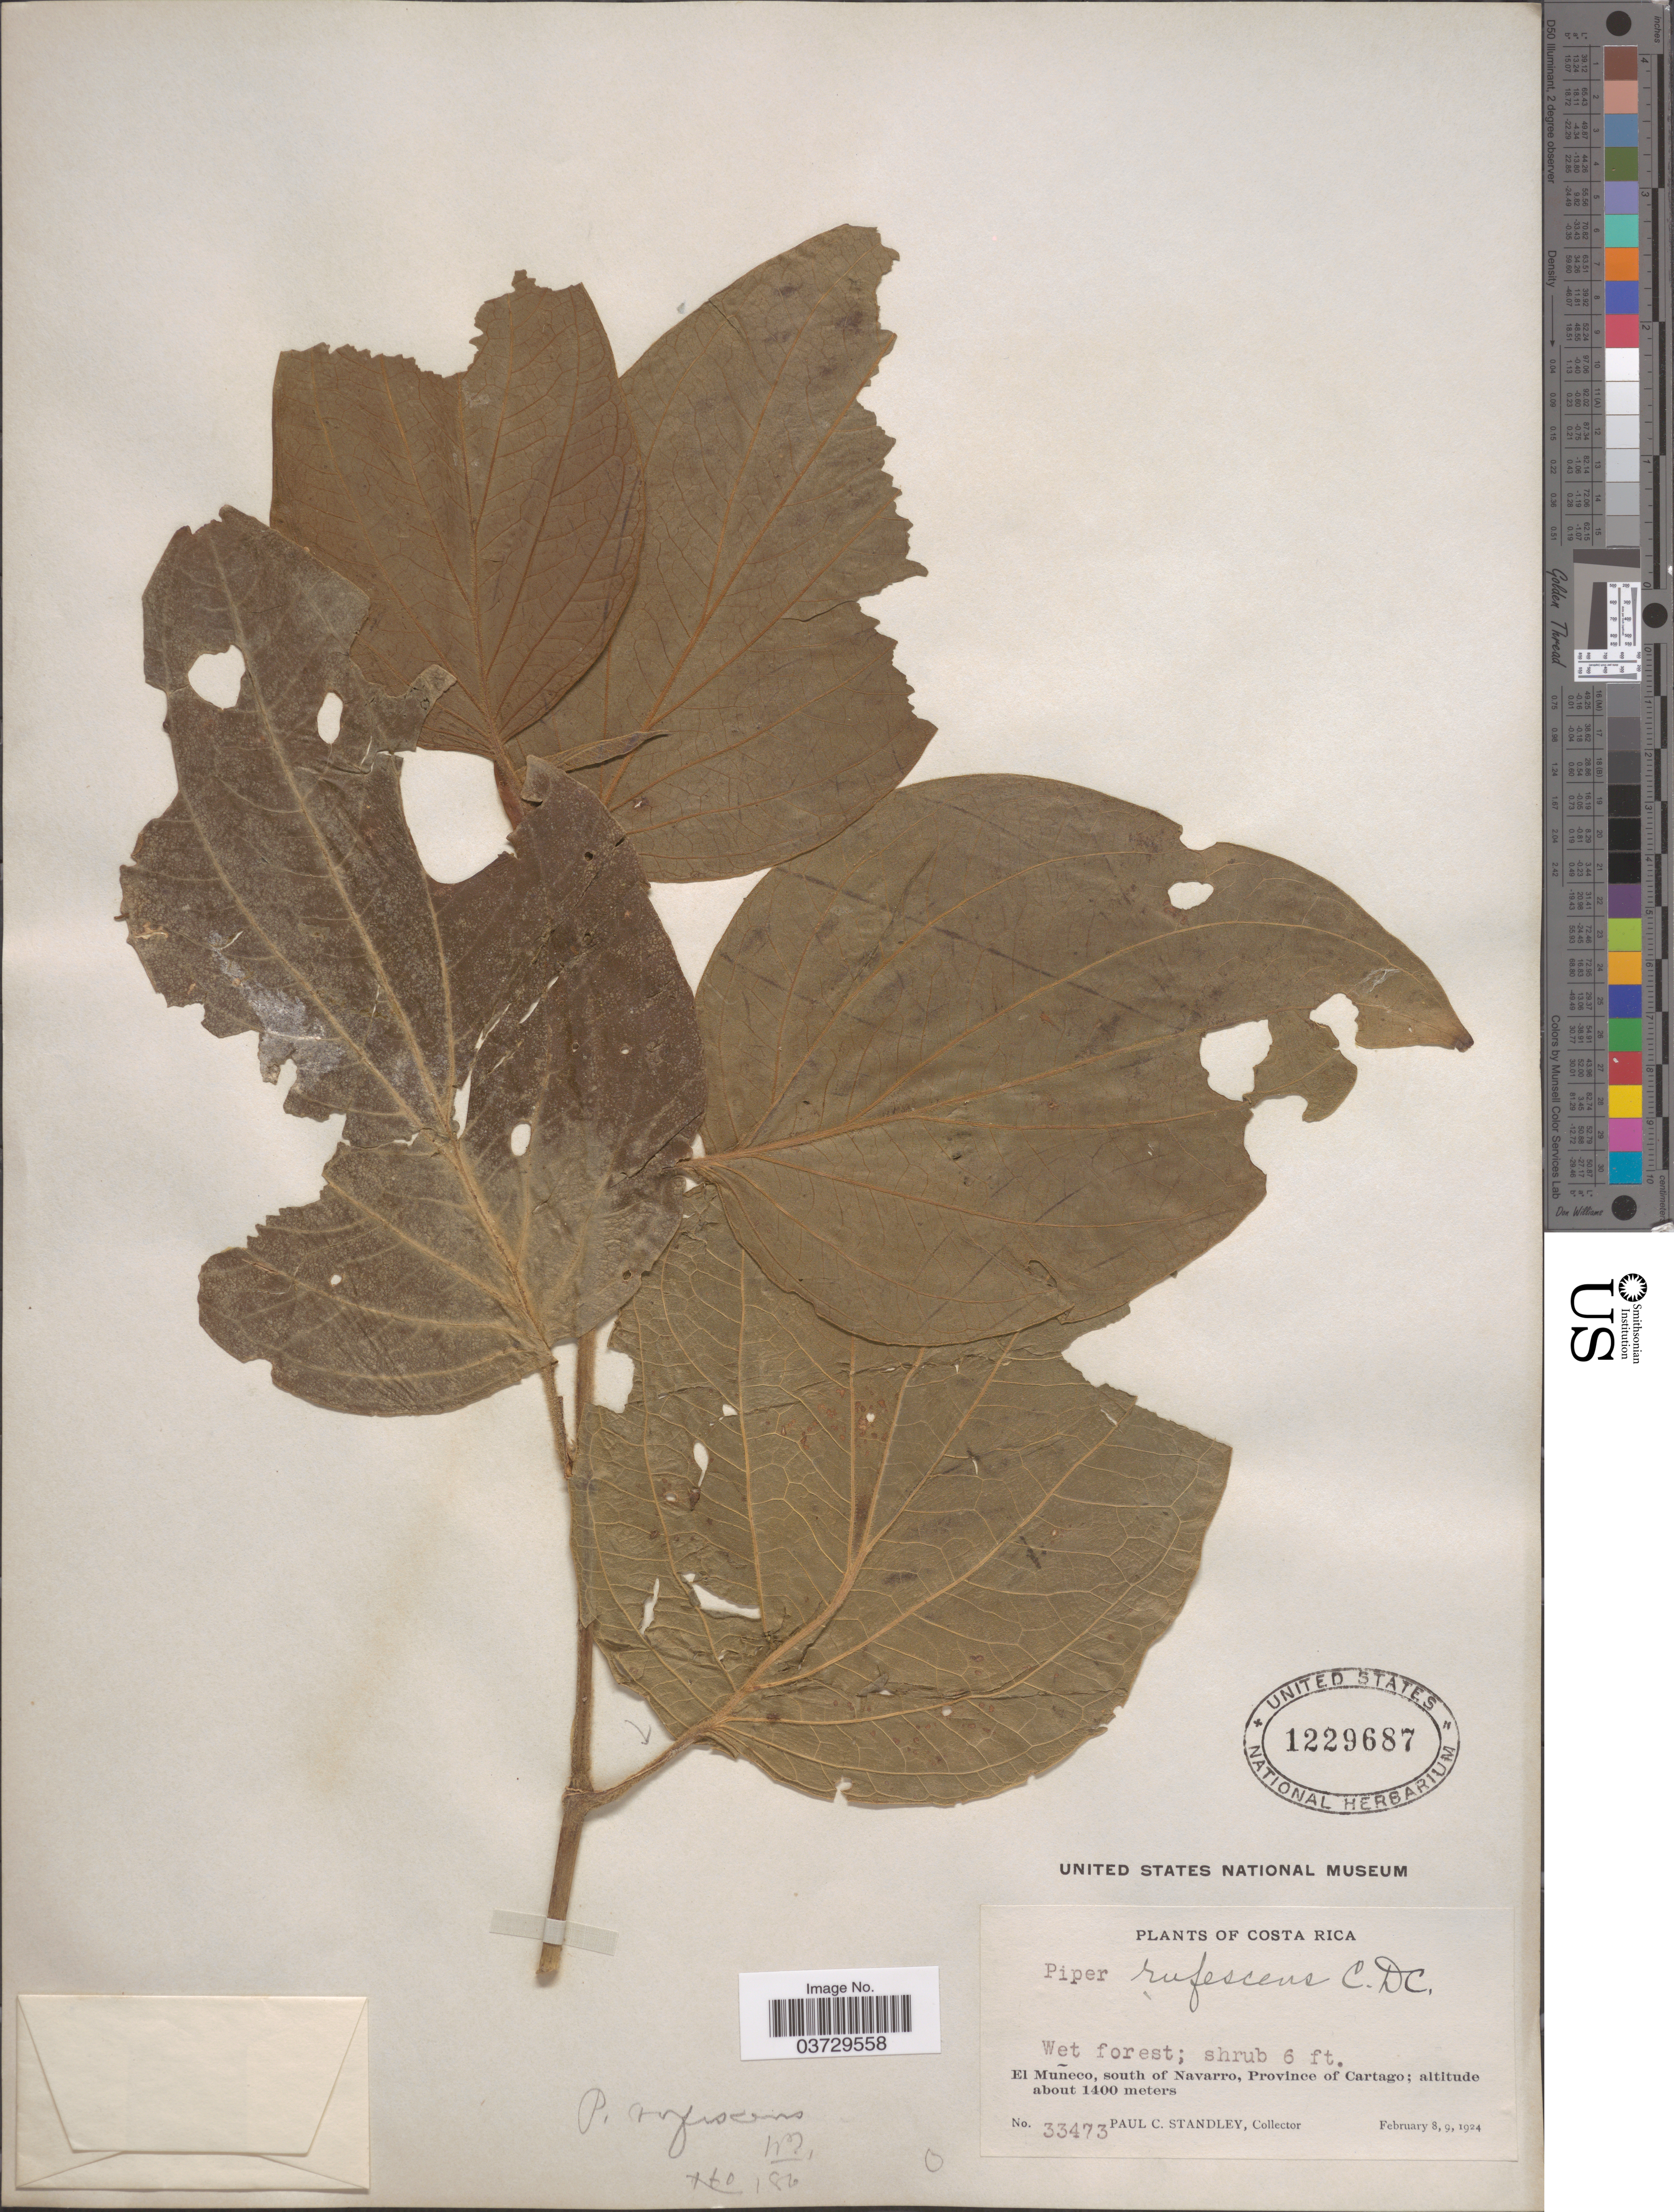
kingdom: Plantae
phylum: Tracheophyta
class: Magnoliopsida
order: Piperales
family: Piperaceae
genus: Piper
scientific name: Piper rufescens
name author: C. DC.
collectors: P. C. Standley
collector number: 33473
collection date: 1924-02-08/1924-02-09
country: Costa Rica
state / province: Cartago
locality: El Muñeco, south of Navarro.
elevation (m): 1400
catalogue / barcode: US 1229687